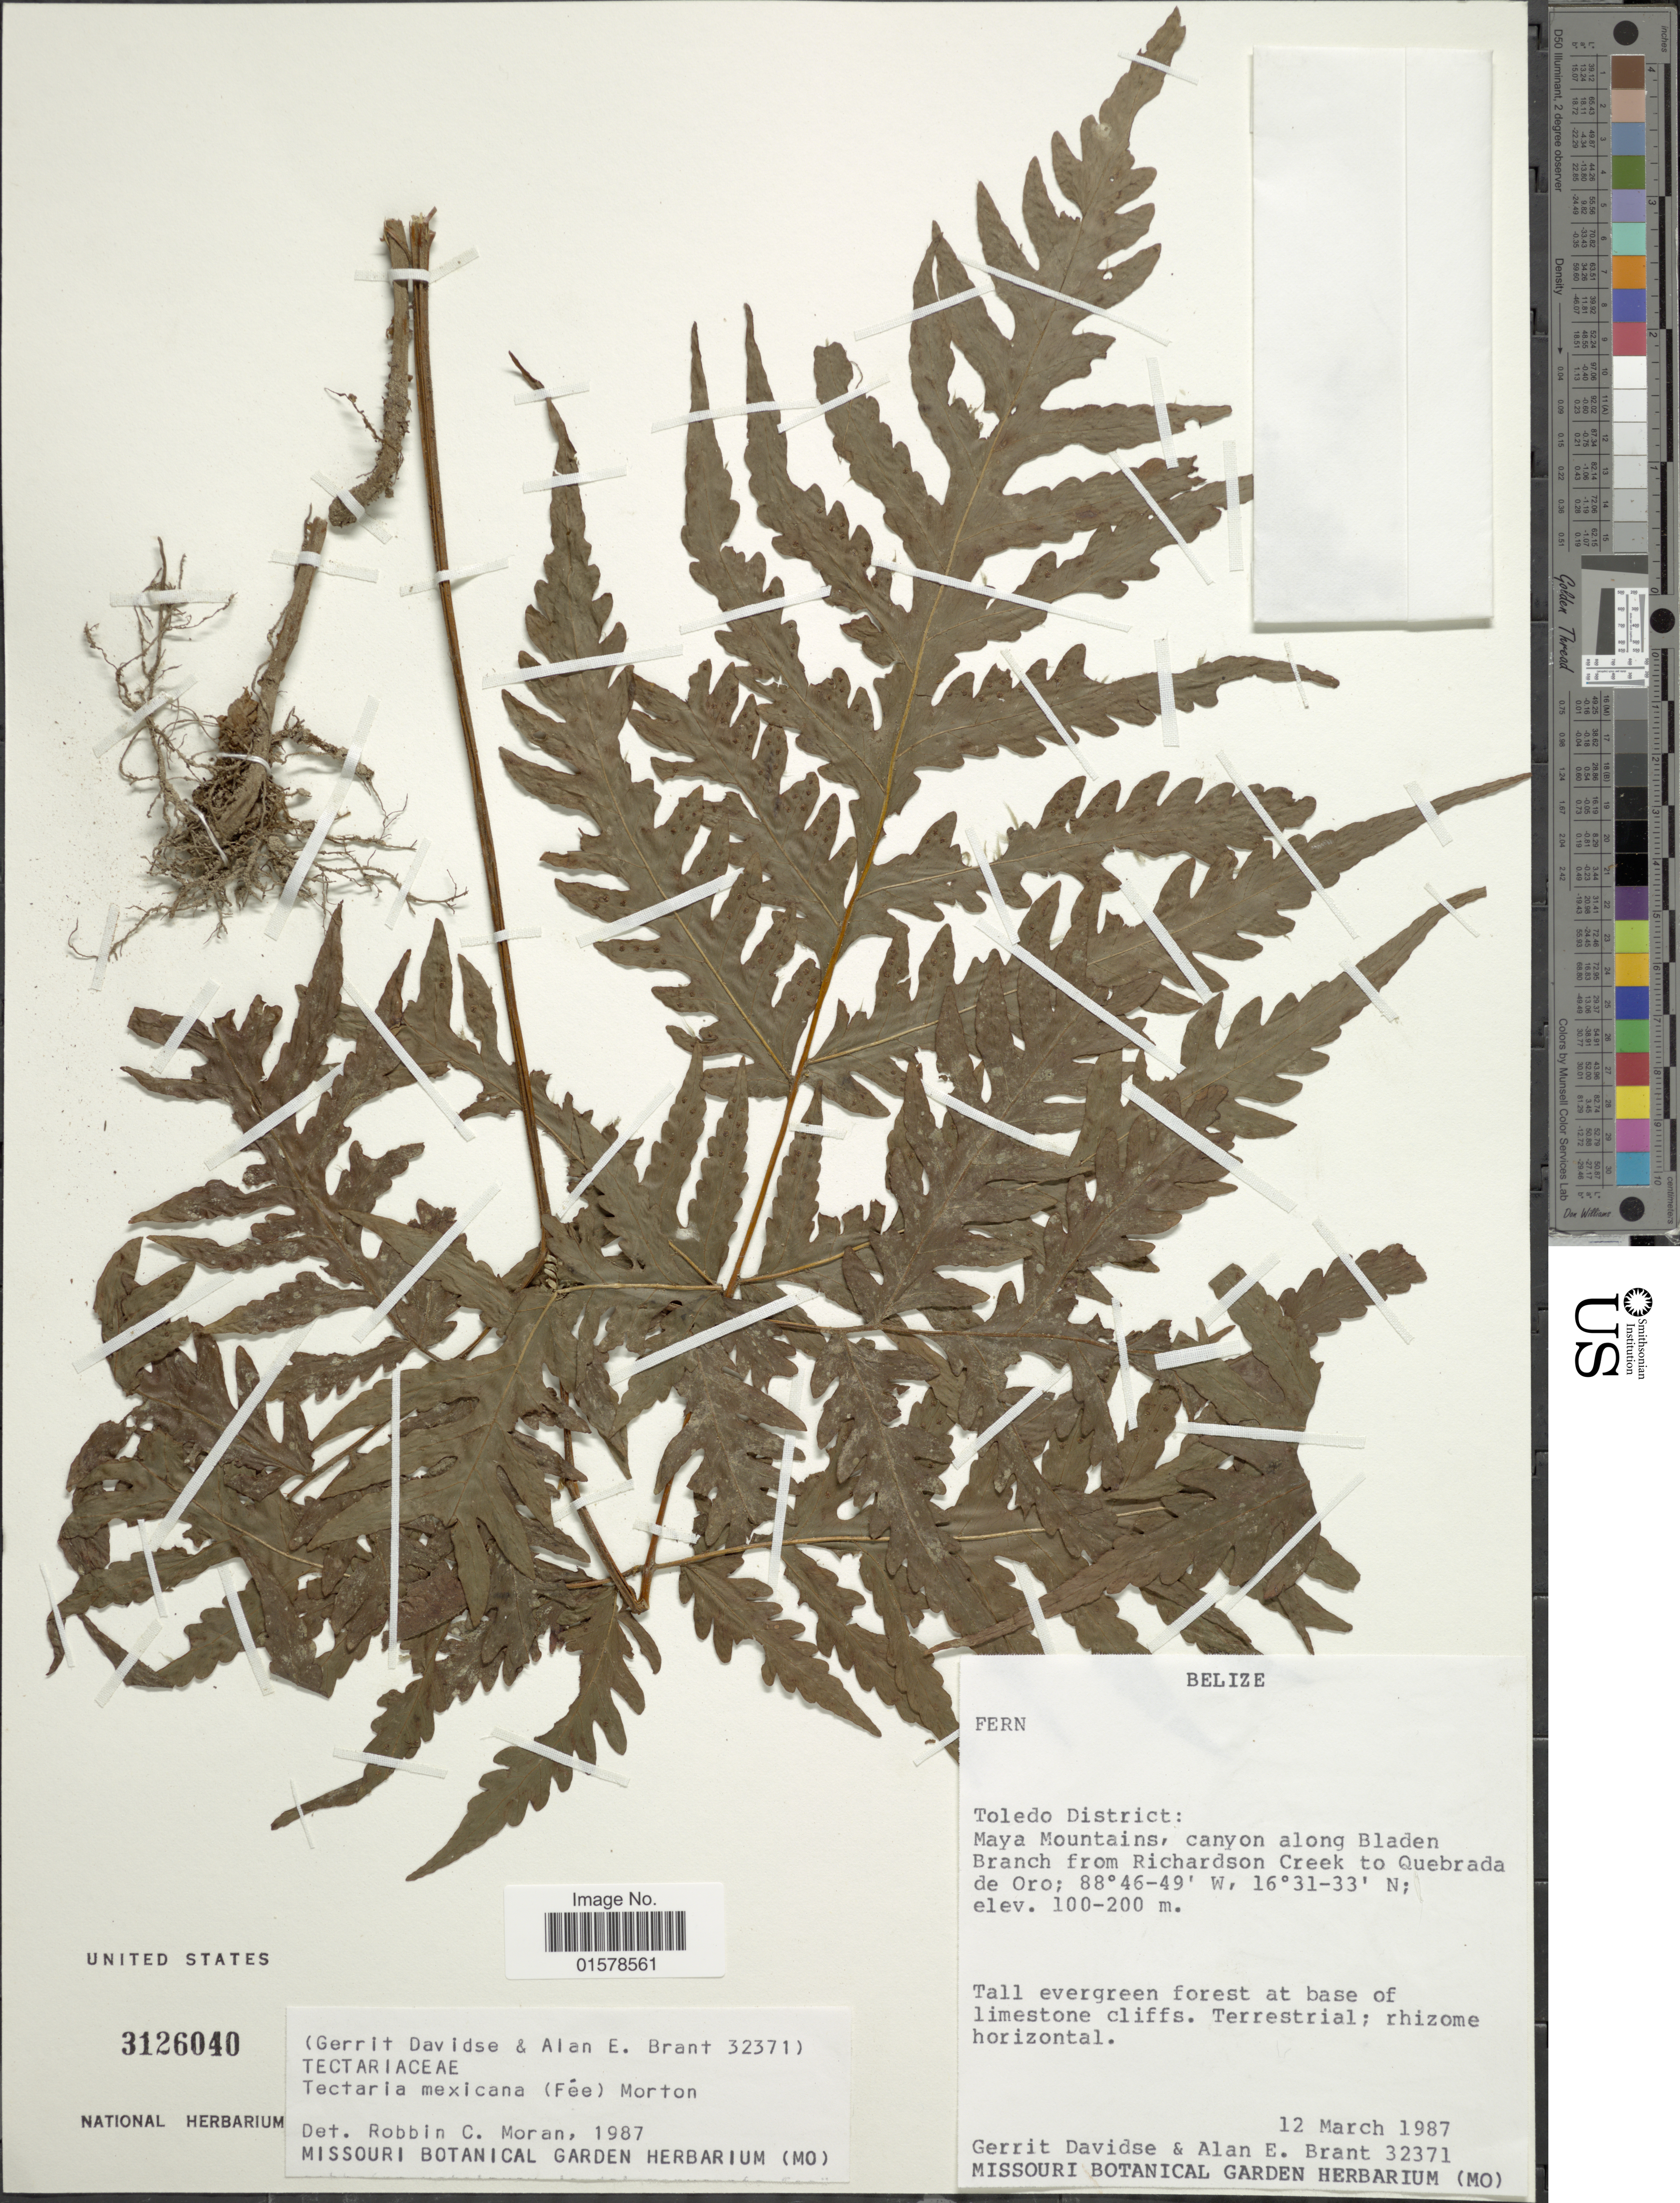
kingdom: Plantae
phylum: Tracheophyta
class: Polypodiopsida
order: Polypodiales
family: Tectariaceae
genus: Tectaria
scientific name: Tectaria mexicana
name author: (Fée) C.V. Morton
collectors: G. Davidse & A. Brant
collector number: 32371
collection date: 1987-03-12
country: Belize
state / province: Toledo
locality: Toledo District: Maya Mountains, canyon along Bladen Branch from Richardson Creek to Quebrada de Oro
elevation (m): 100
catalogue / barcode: US 3126040